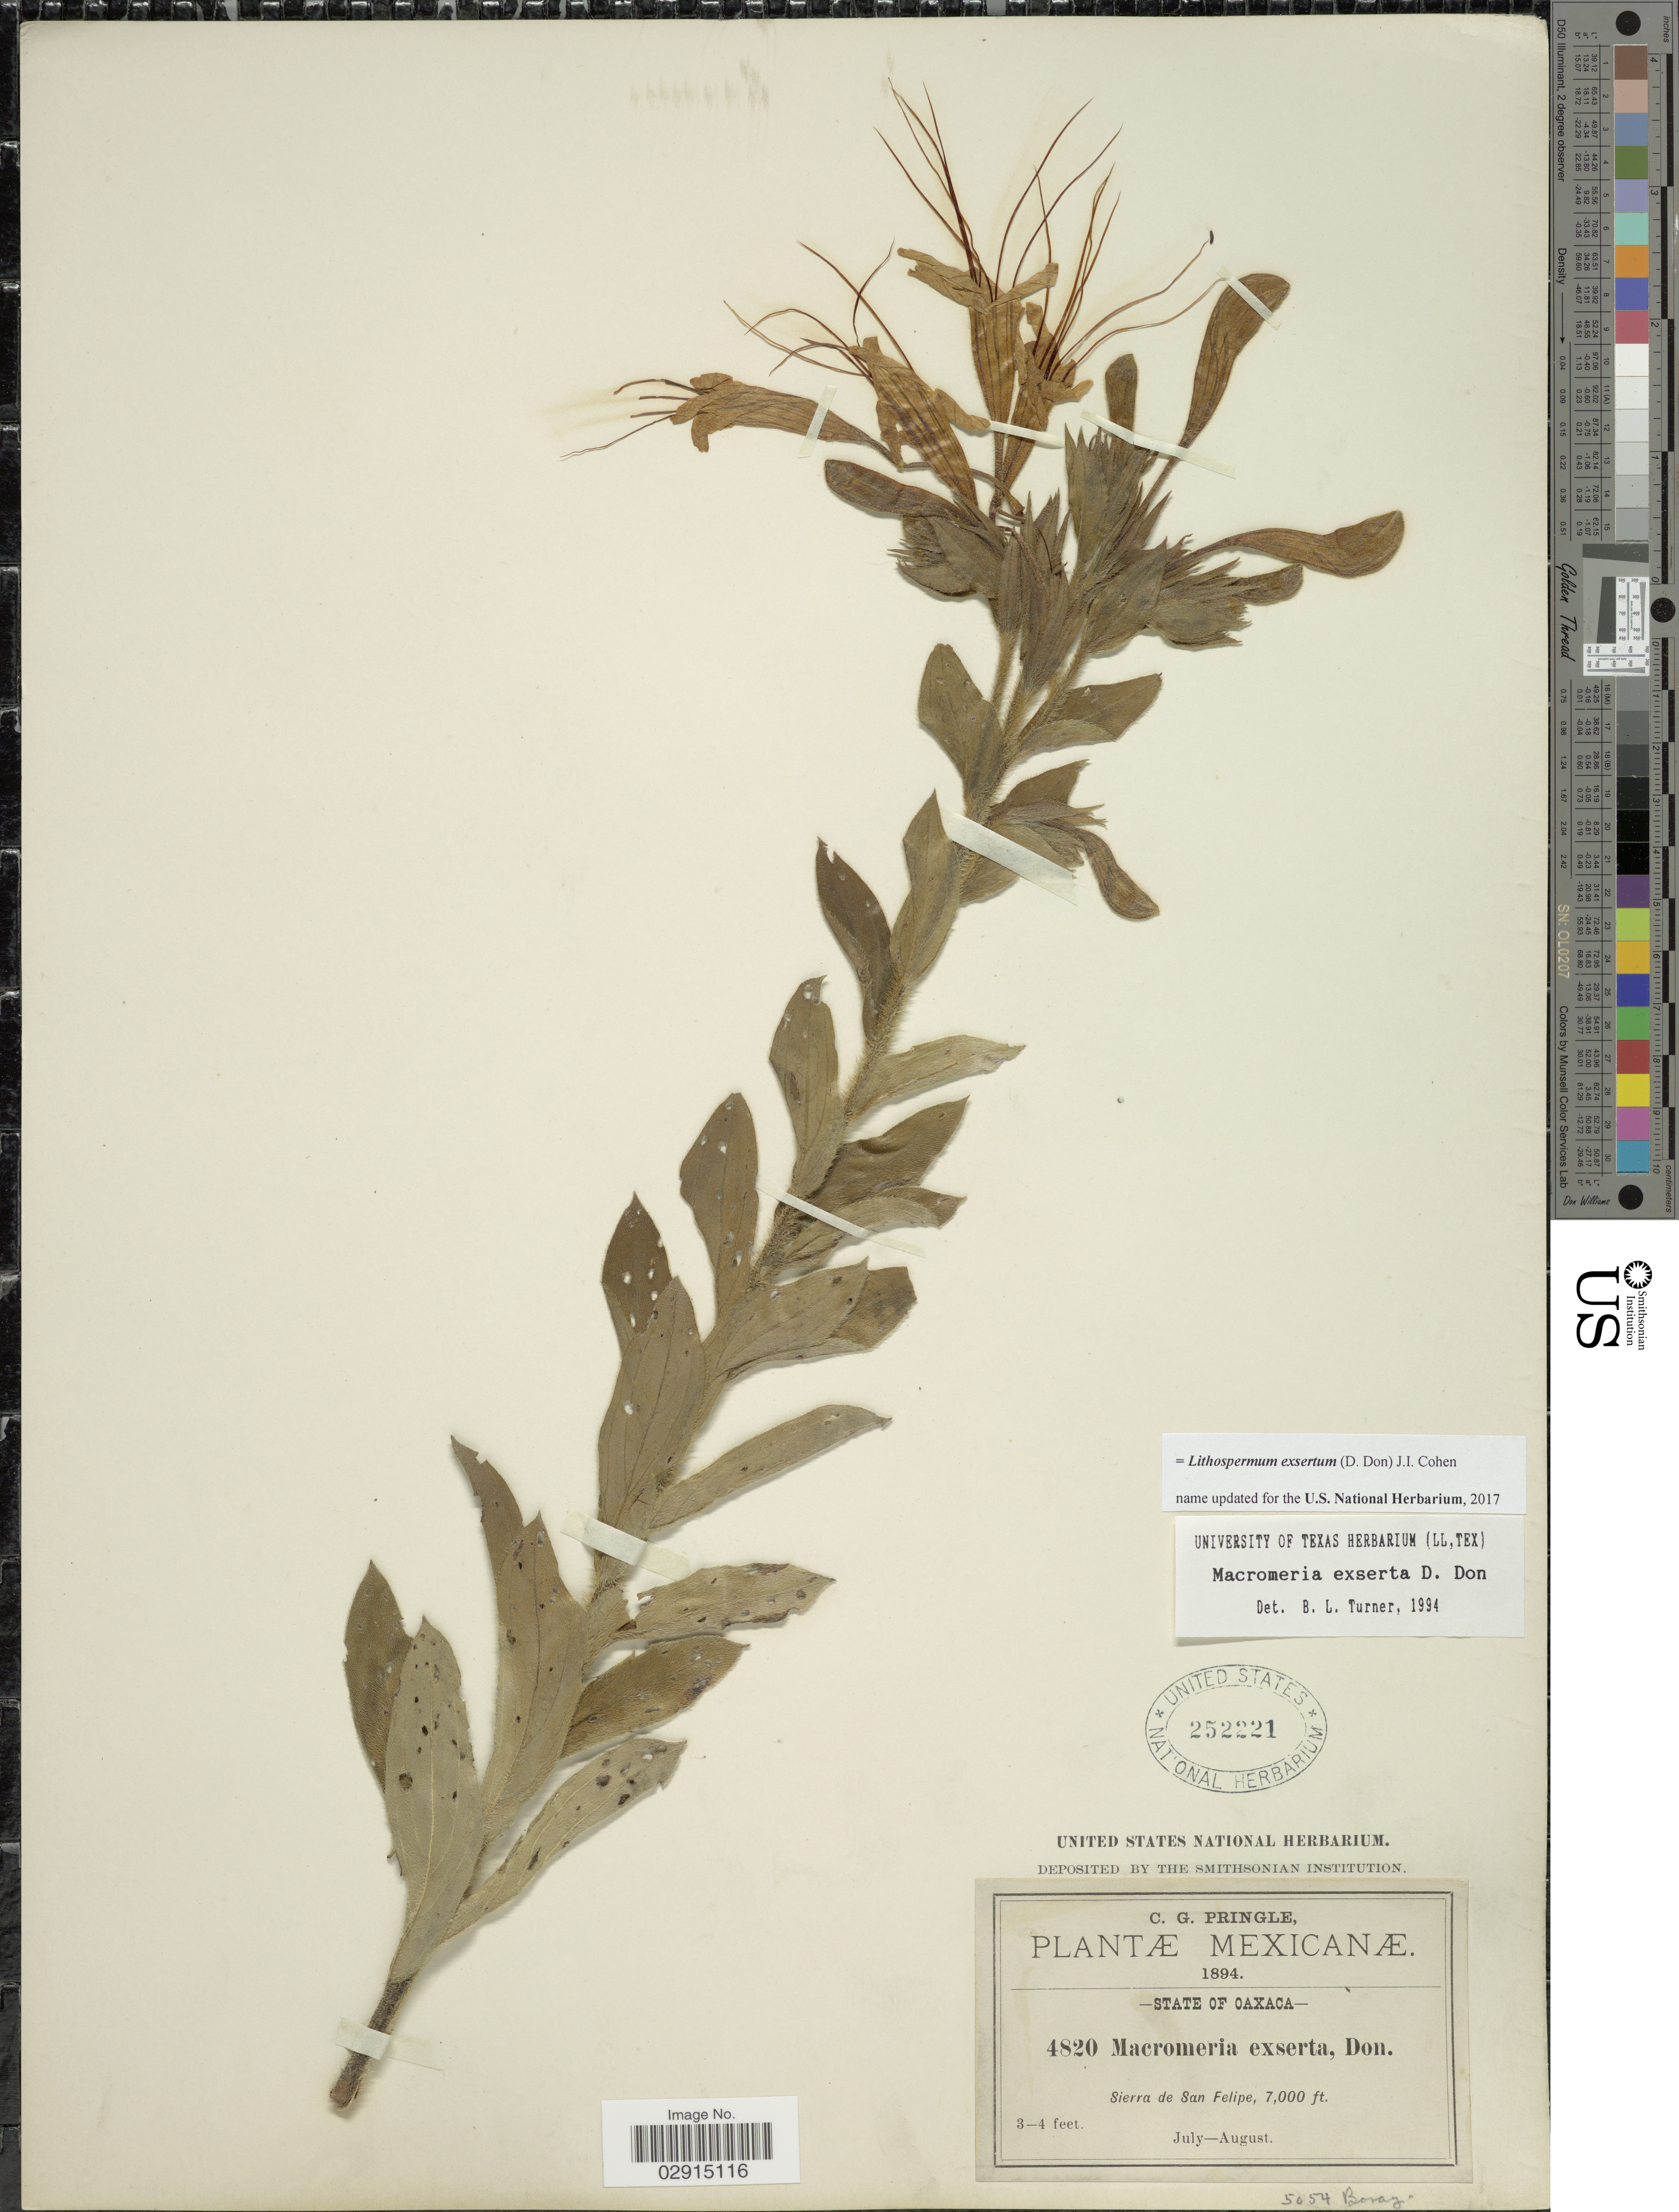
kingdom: Plantae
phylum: Tracheophyta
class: Magnoliopsida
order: Boraginales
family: Boraginaceae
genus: Lithospermum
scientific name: Lithospermum exsertum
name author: (D. Don) Cohen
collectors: C. G. Pringle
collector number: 4820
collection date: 1894-07/1894-08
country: Mexico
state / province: Oaxaca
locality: Sierra de San Felipe.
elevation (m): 2134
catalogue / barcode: US 252221